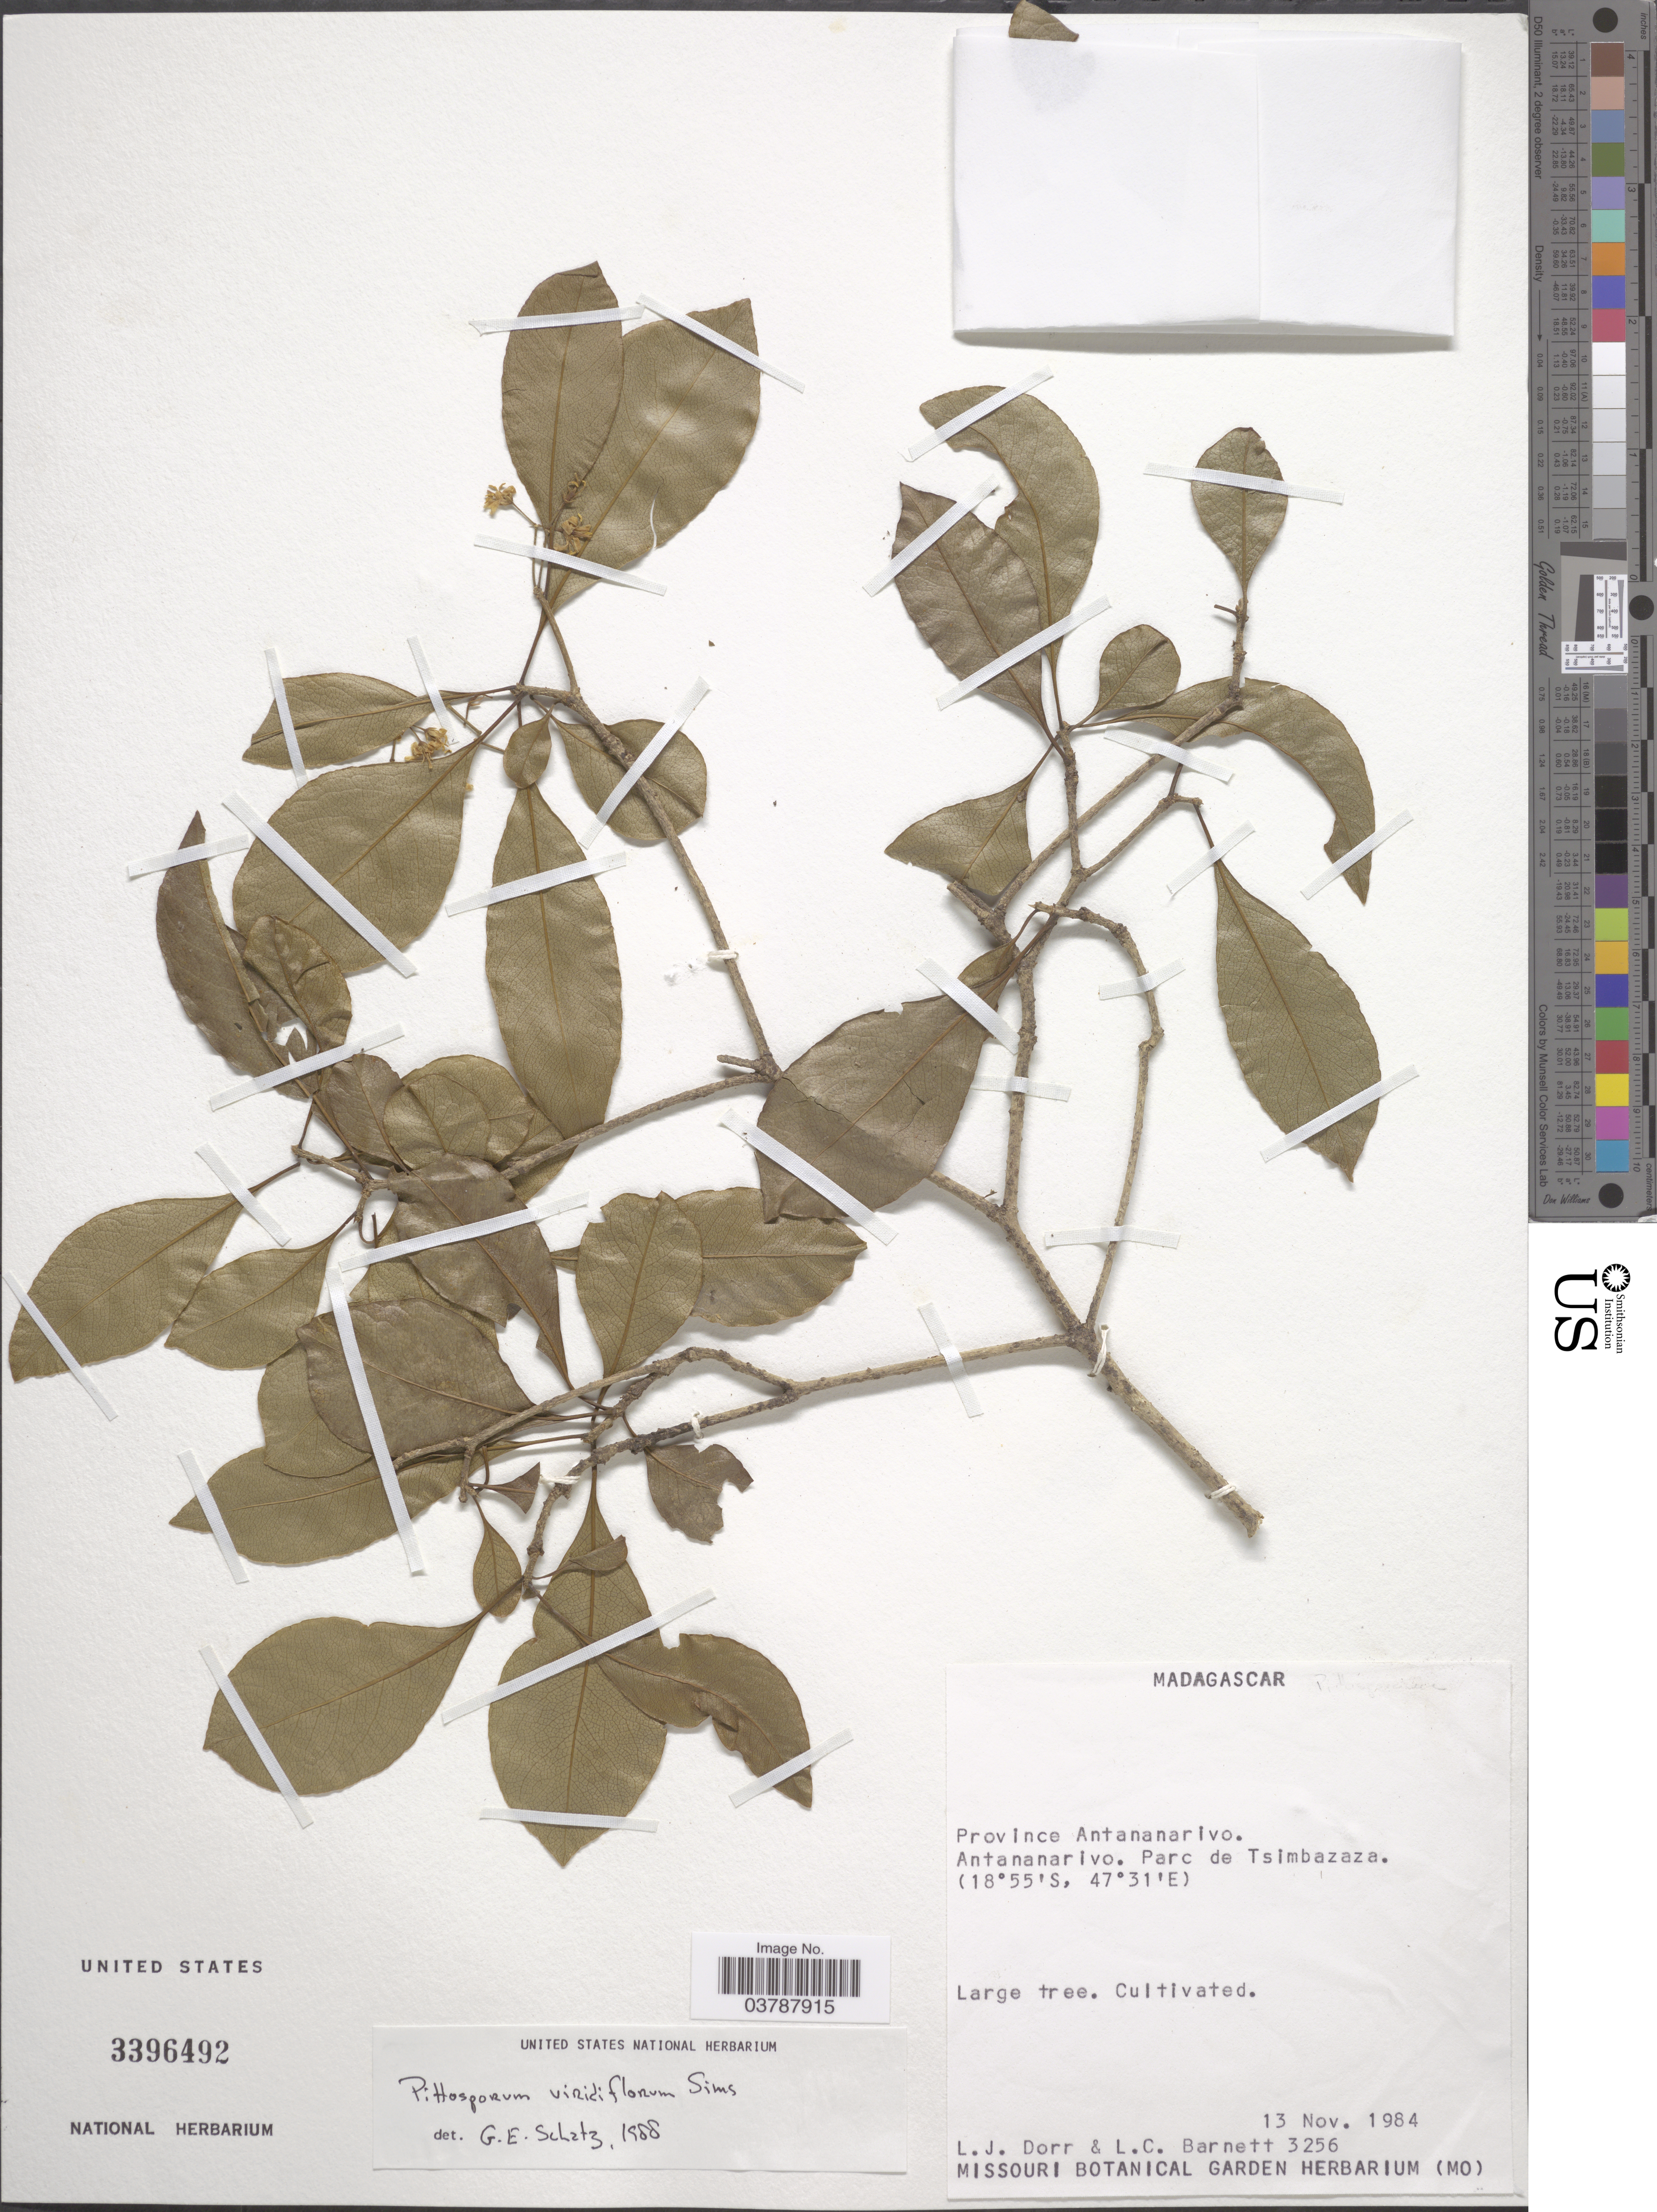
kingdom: Plantae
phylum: Tracheophyta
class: Magnoliopsida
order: Apiales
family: Pittosporaceae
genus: Pittosporum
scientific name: Pittosporum viridiflorum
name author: Sims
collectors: L. J. Dorr & L. C. Barnett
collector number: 3256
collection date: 1984-11-13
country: Madagascar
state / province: Analamanga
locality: Antananarivo. Parc de Tsimbazaza.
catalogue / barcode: US 3396492